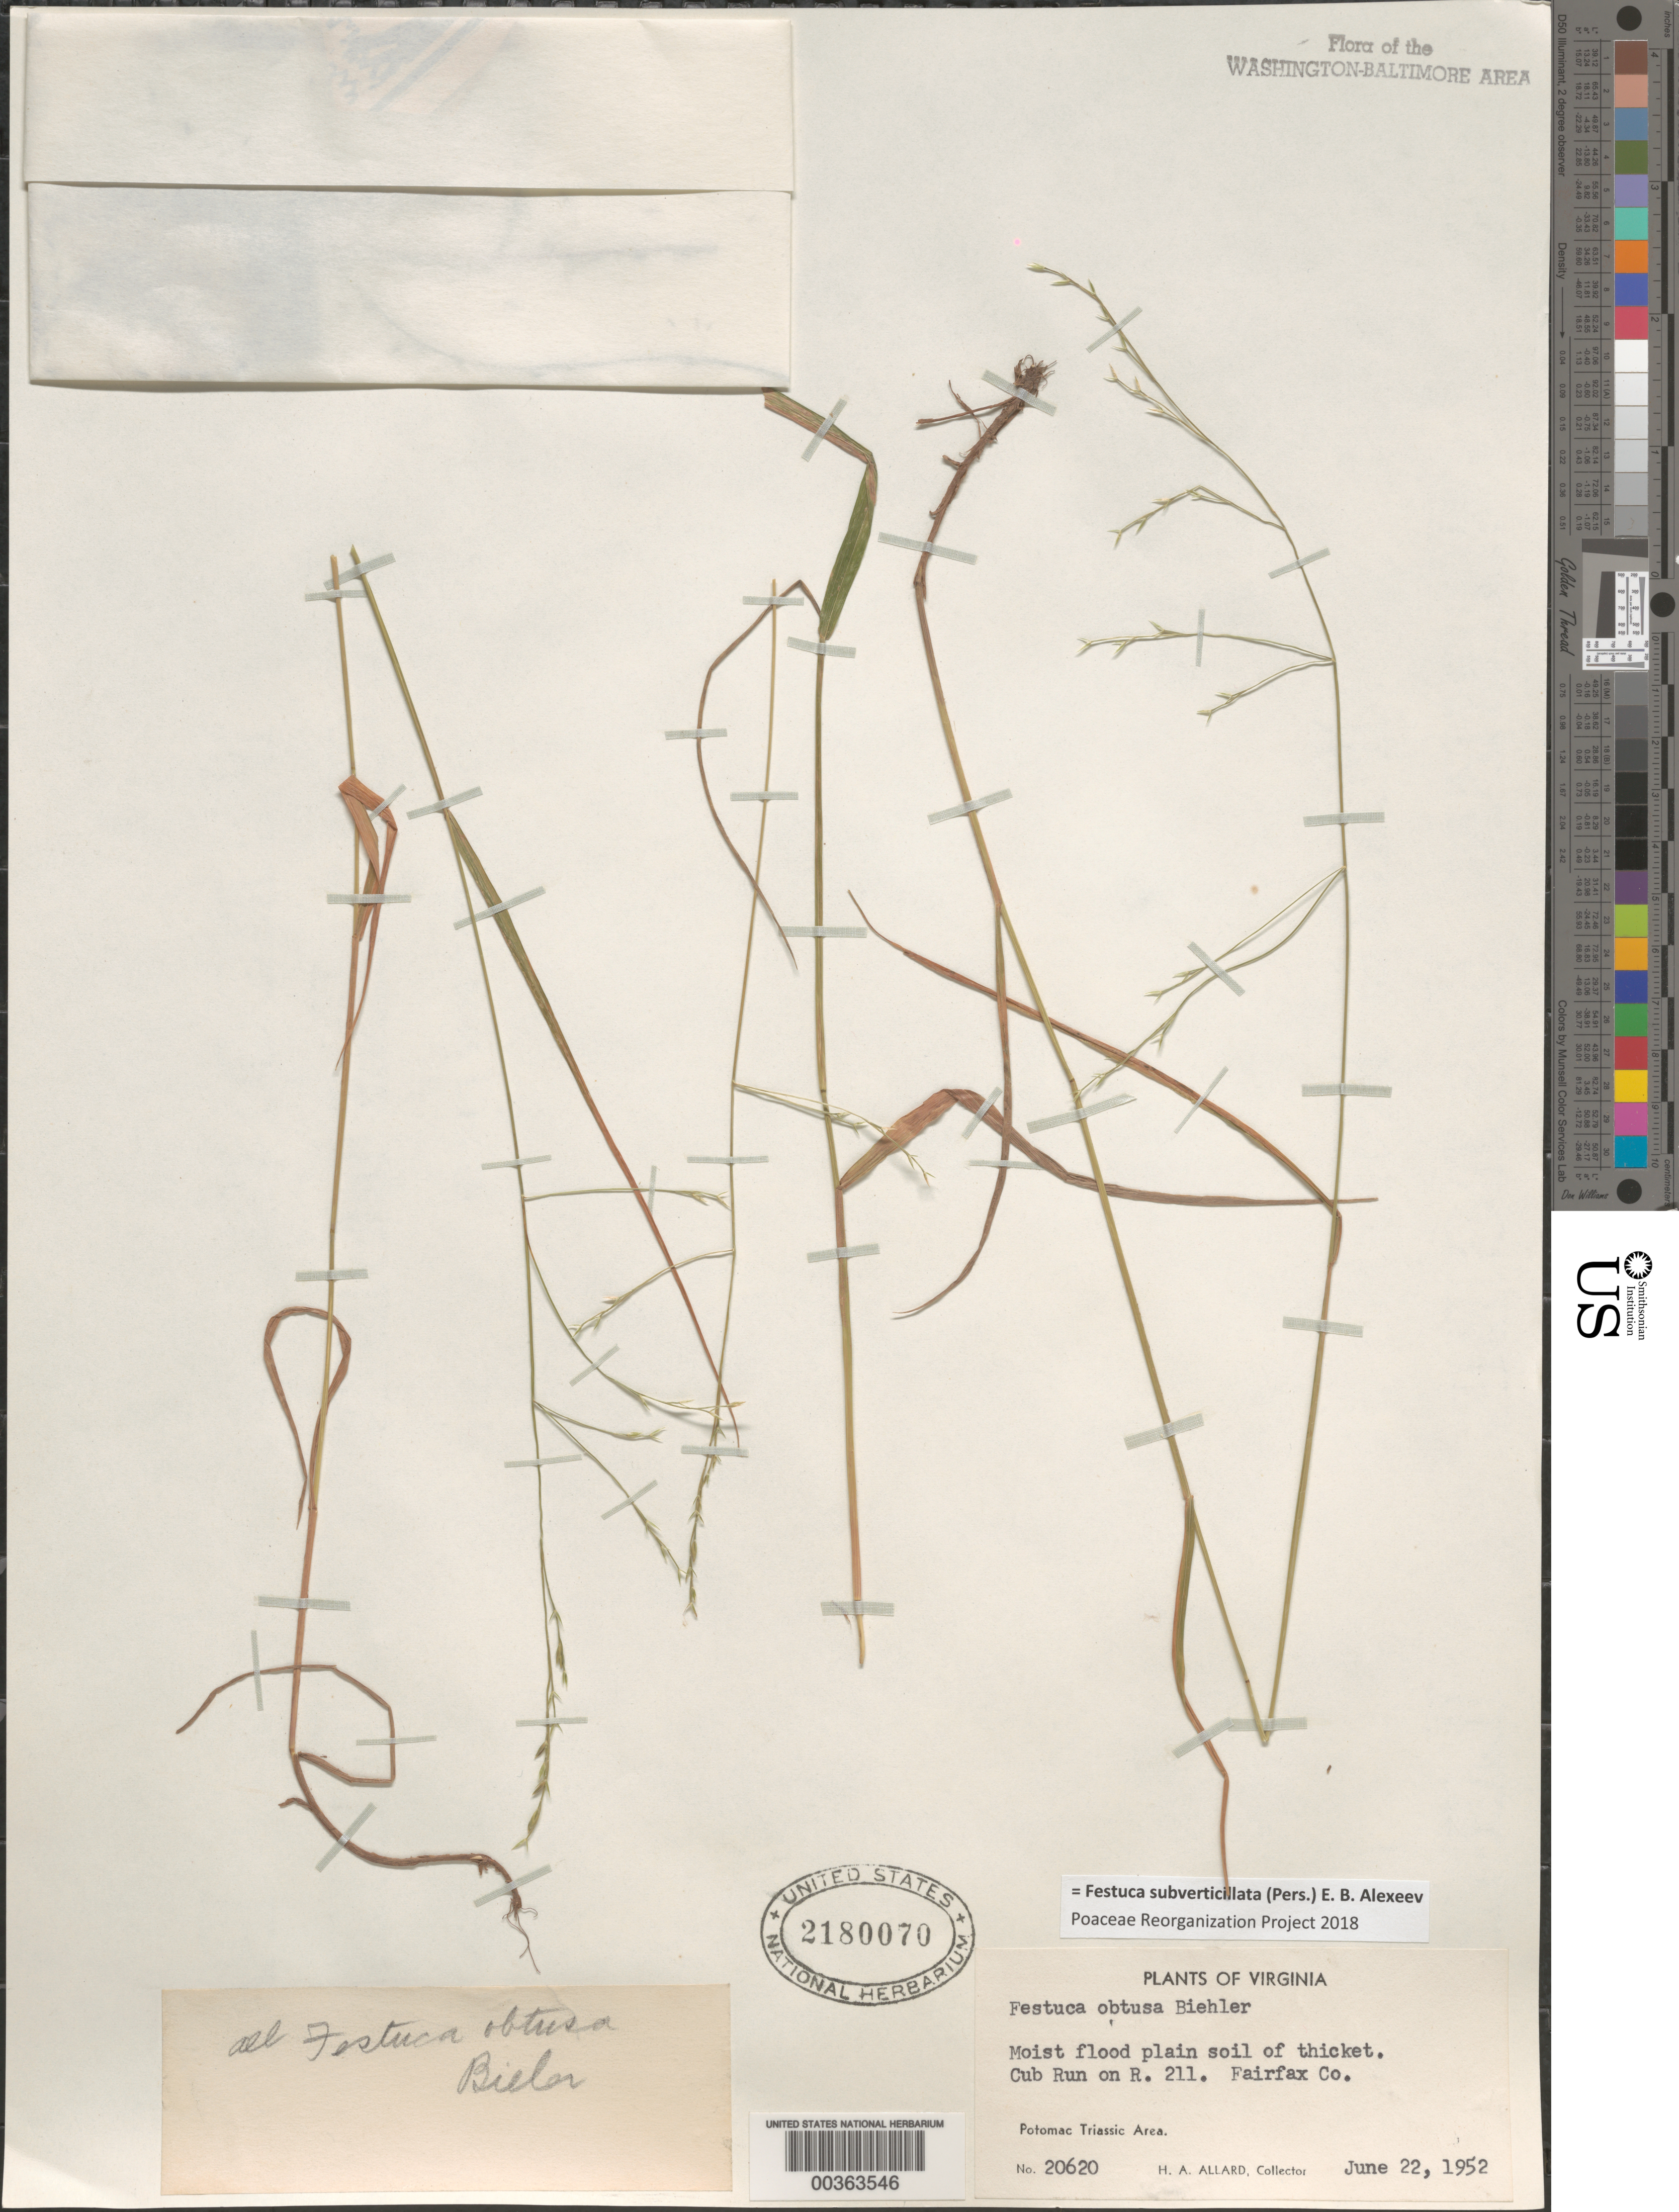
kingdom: Plantae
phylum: Tracheophyta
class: Liliopsida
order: Poales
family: Poaceae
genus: Festuca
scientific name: Festuca subverticillata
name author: (Pers.) E.B. Alexeev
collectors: H. A. Allard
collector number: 20620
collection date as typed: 22 Jun 1952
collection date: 1952-06-22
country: United States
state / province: Virginia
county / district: Fairfax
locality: Cub Run on Route 211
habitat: Moist flood plain soil of thicket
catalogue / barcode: US 2180070